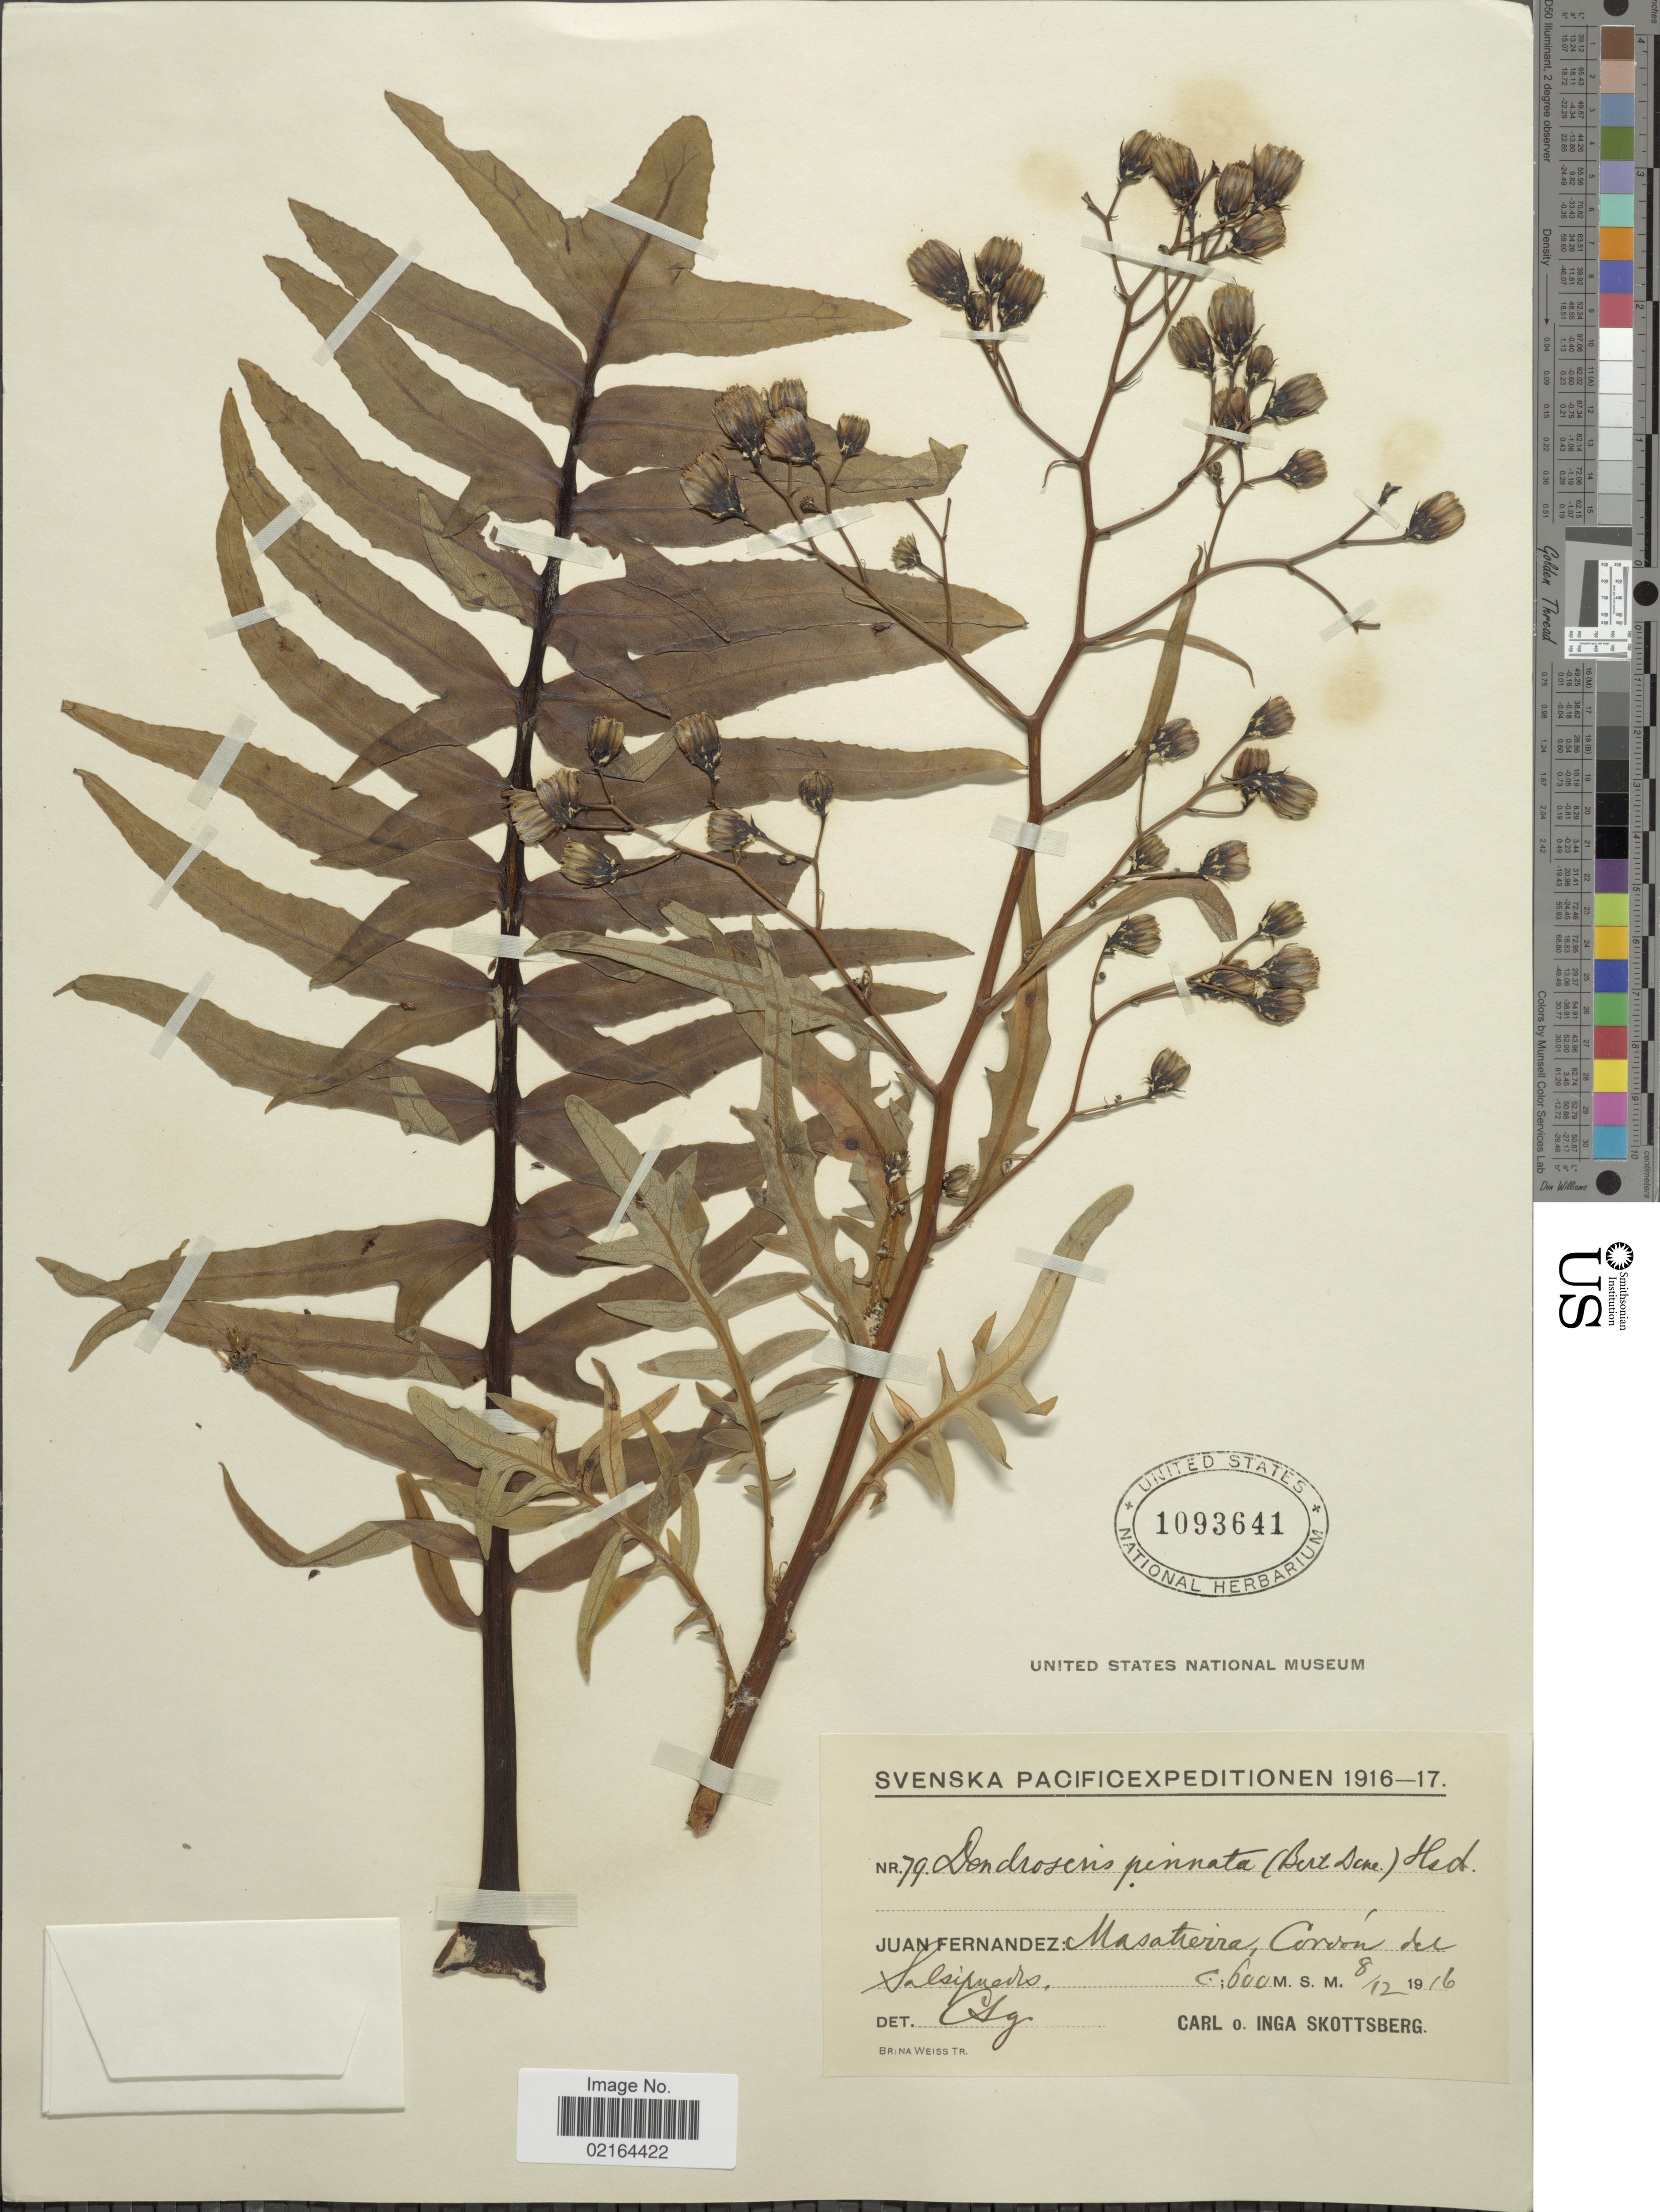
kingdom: Plantae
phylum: Tracheophyta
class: Magnoliopsida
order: Asterales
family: Asteraceae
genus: Sonchus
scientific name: Sonchus pinnatus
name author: Aiton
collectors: C. Skottsberg & I. Skottsberg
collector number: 79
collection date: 1916-12-08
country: Chile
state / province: Valparaíso (V)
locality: Juan Fernandez, Masatierra Cordon de Salsipuedes.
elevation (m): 600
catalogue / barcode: US 1093641